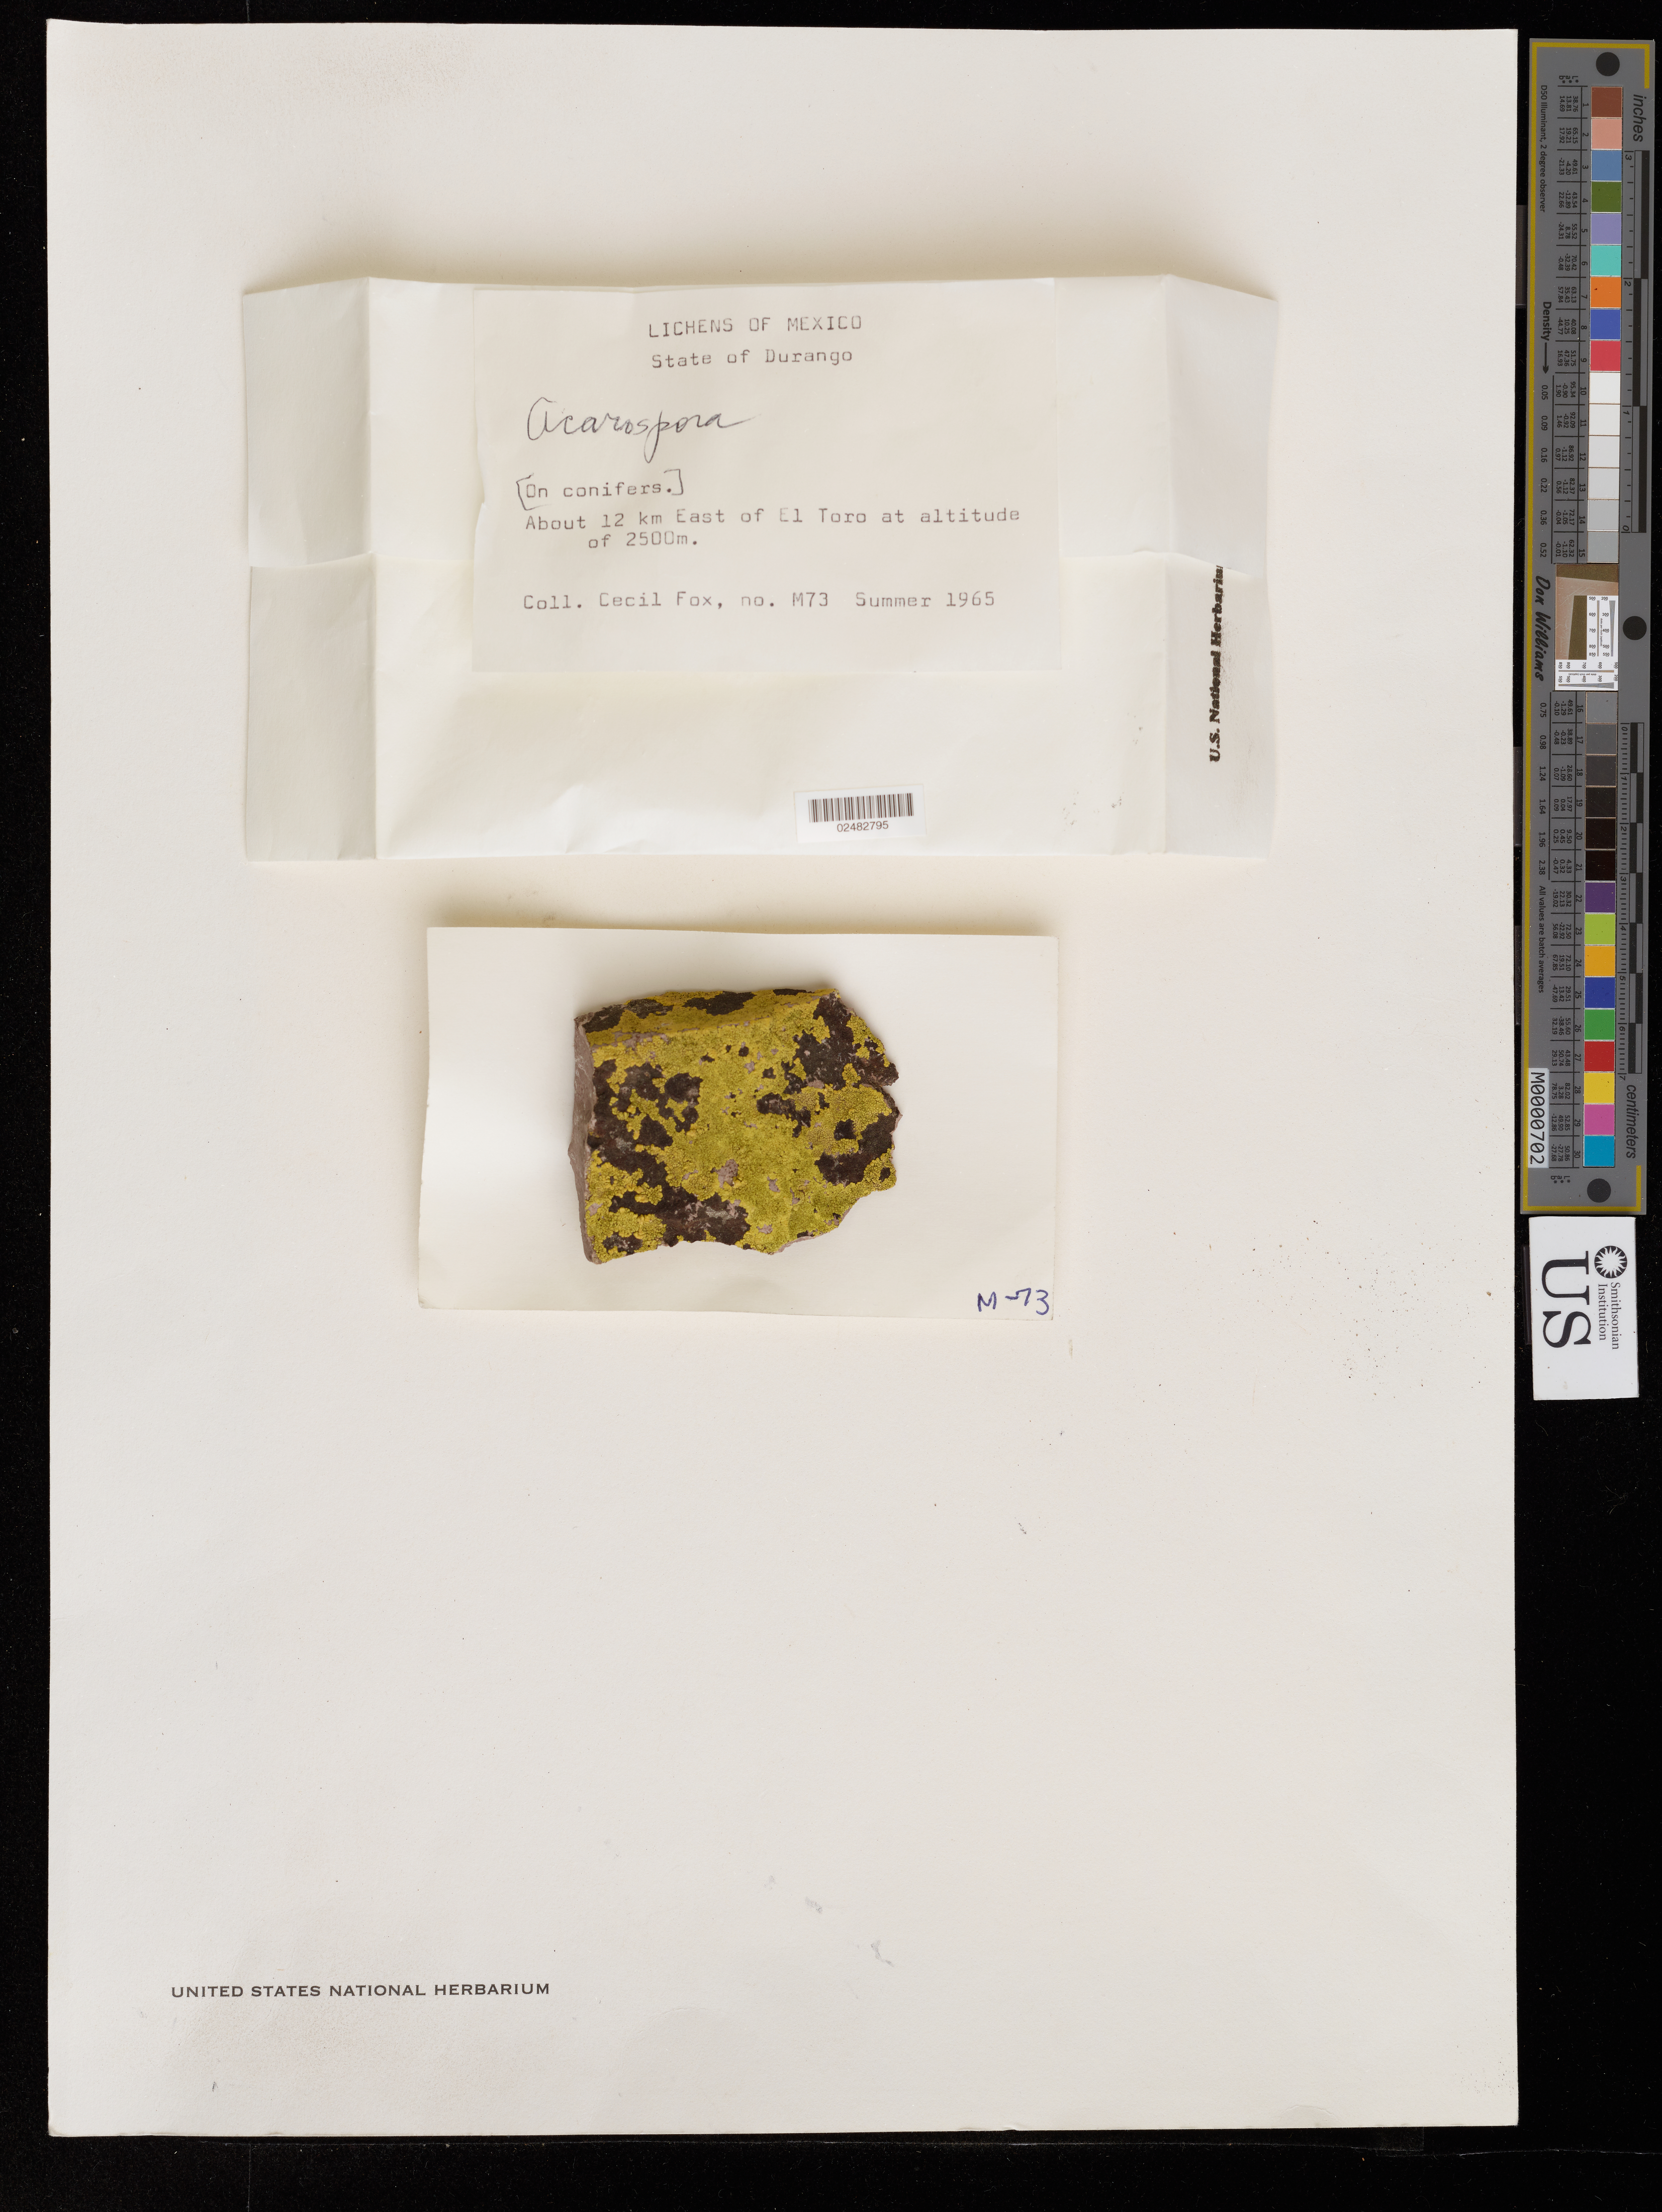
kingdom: Fungi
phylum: Ascomycota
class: Lecanoromycetes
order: Acarosporales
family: Acarosporaceae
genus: Acarospora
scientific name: Acarospora sp.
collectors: C. Fox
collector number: M73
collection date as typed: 1965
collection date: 1965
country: Mexico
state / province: Durango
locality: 12 km E of El Toro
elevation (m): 2500